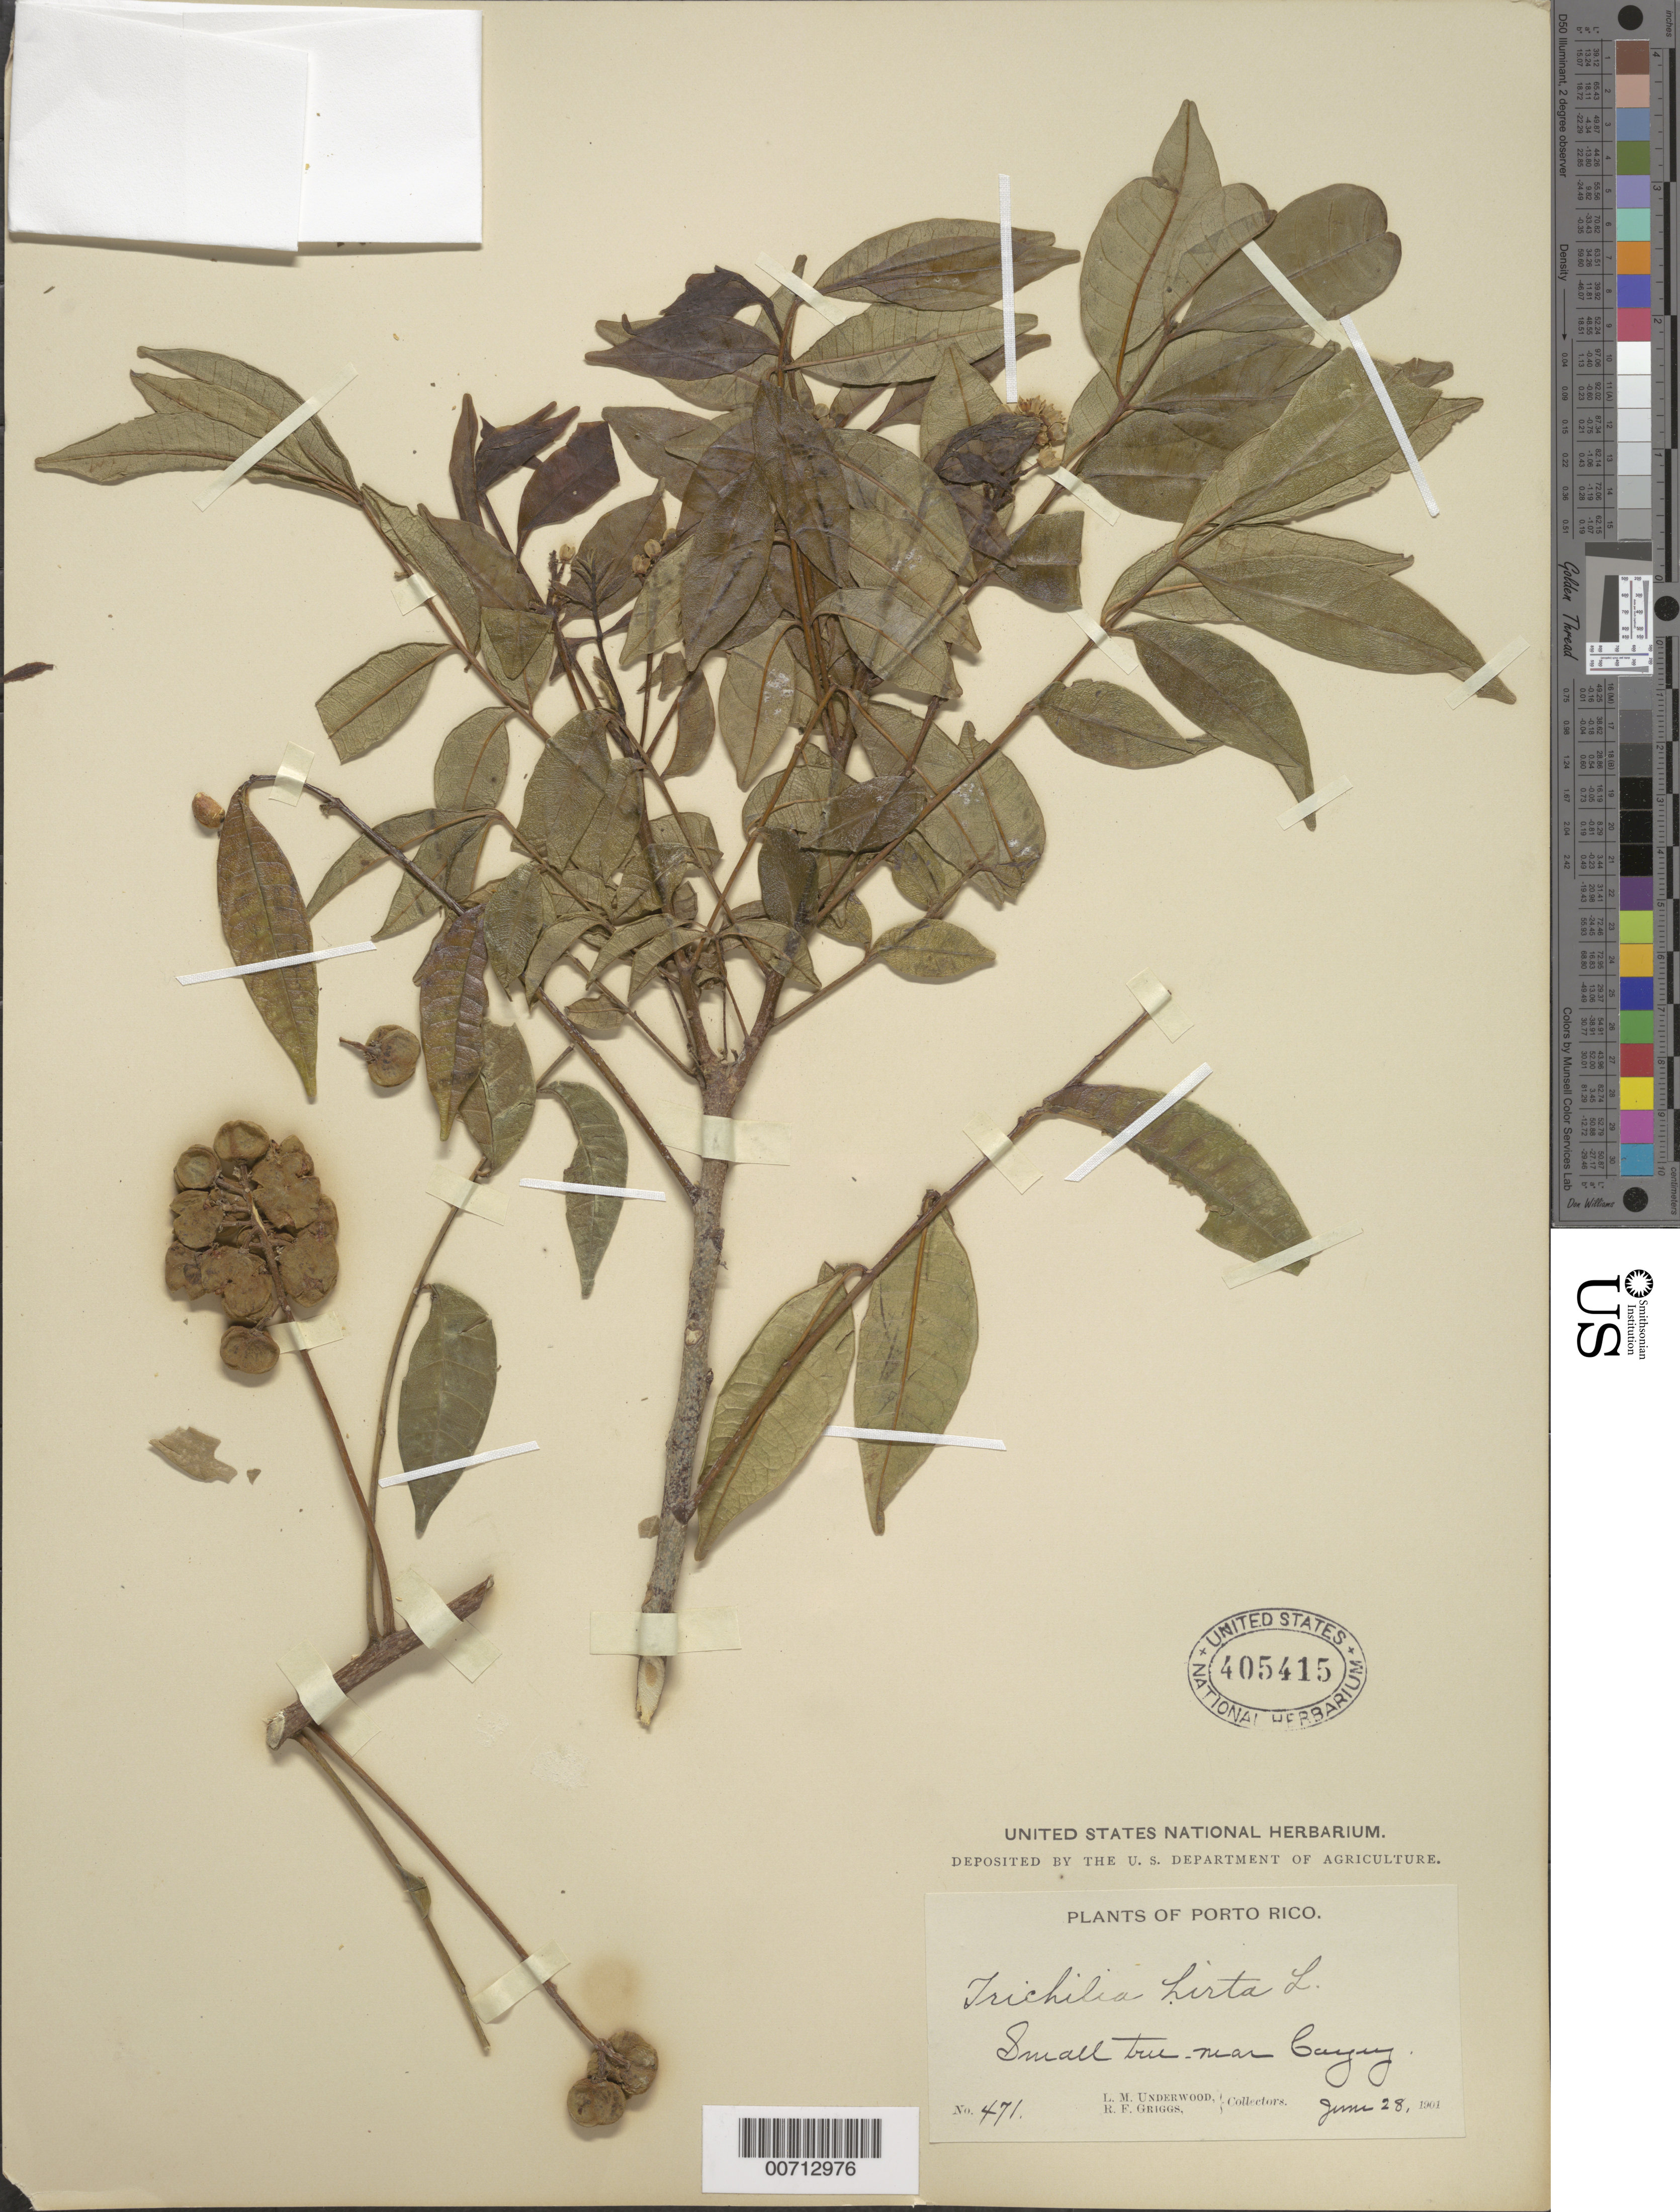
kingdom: Plantae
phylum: Tracheophyta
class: Magnoliopsida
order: Sapindales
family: Meliaceae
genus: Trichilia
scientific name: Trichilia hirta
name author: L.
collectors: L. M. Underwood & R. F. Griggs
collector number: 471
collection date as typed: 28 Jun 1901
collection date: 1901-06-28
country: Puerto Rico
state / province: Cayey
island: Greater Antilles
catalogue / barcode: US 405415